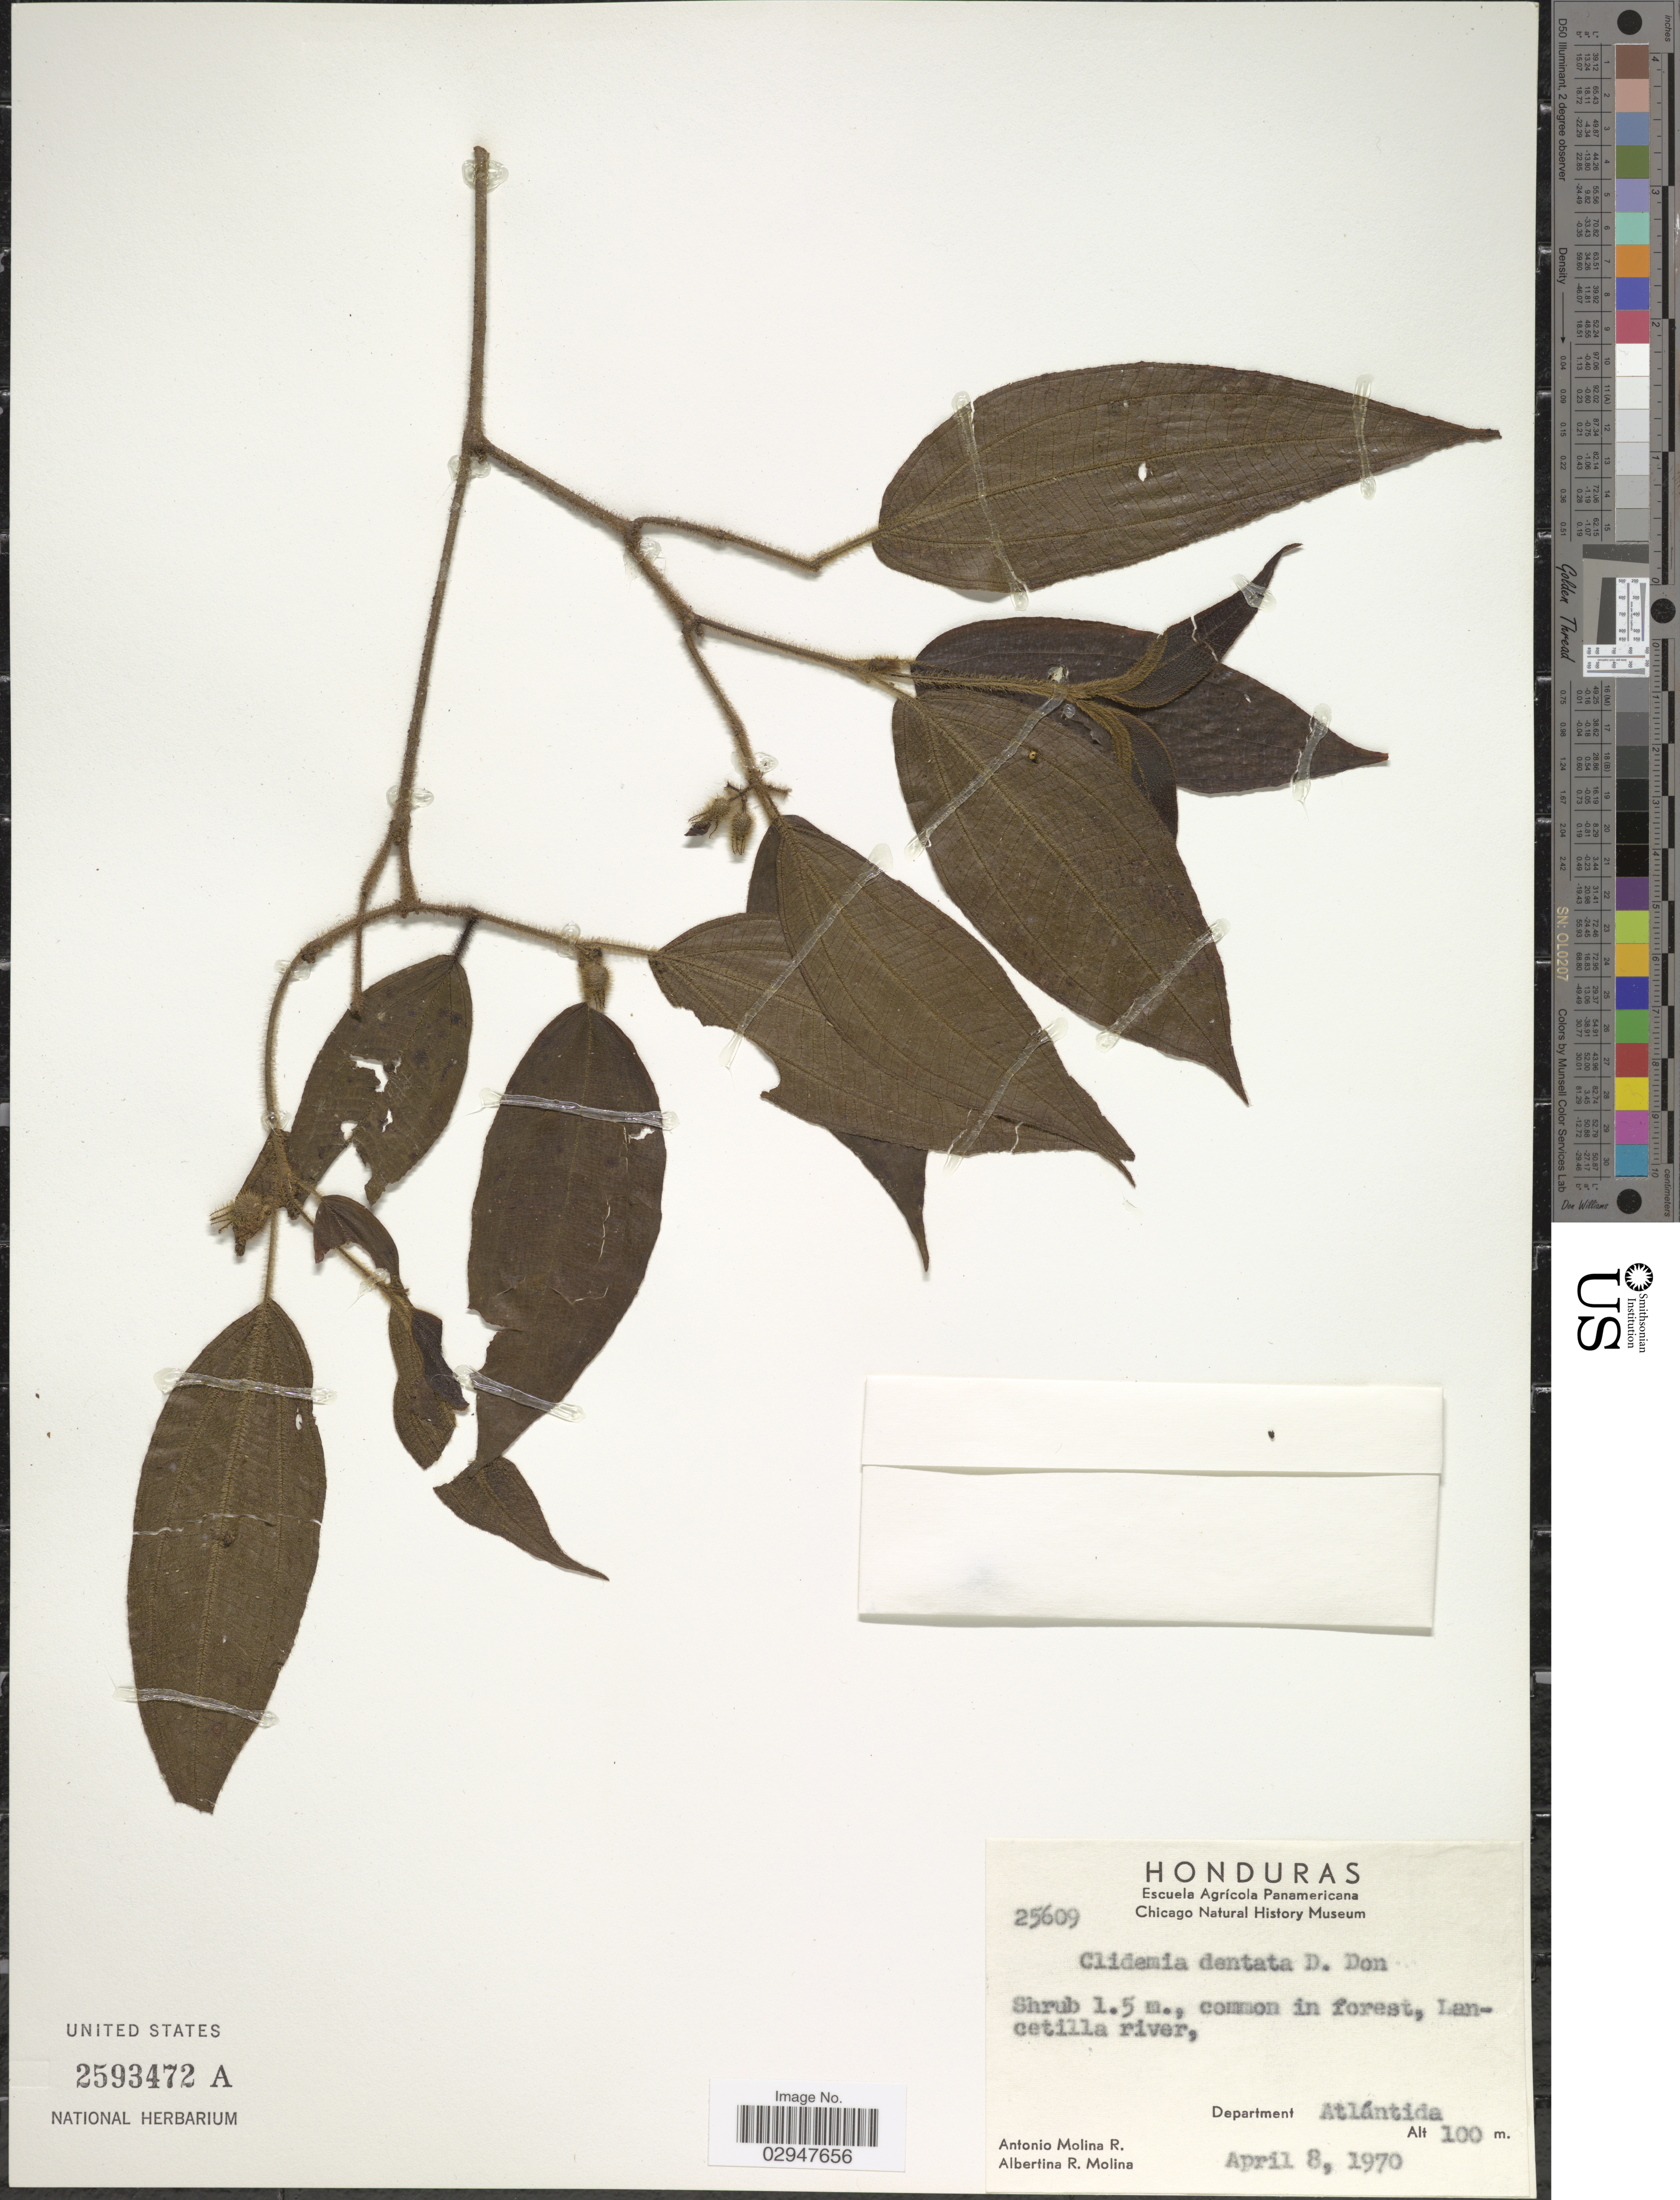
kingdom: Plantae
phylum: Tracheophyta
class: Magnoliopsida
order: Myrtales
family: Melastomataceae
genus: Clidemia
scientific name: Clidemia dentata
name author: D. Don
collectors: A. Molina R. & A. R. Molina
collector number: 25609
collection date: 1970-04-08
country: Honduras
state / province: Atlántida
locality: Lancetilla river, Department Atlántida.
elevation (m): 100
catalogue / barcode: US 2593472A